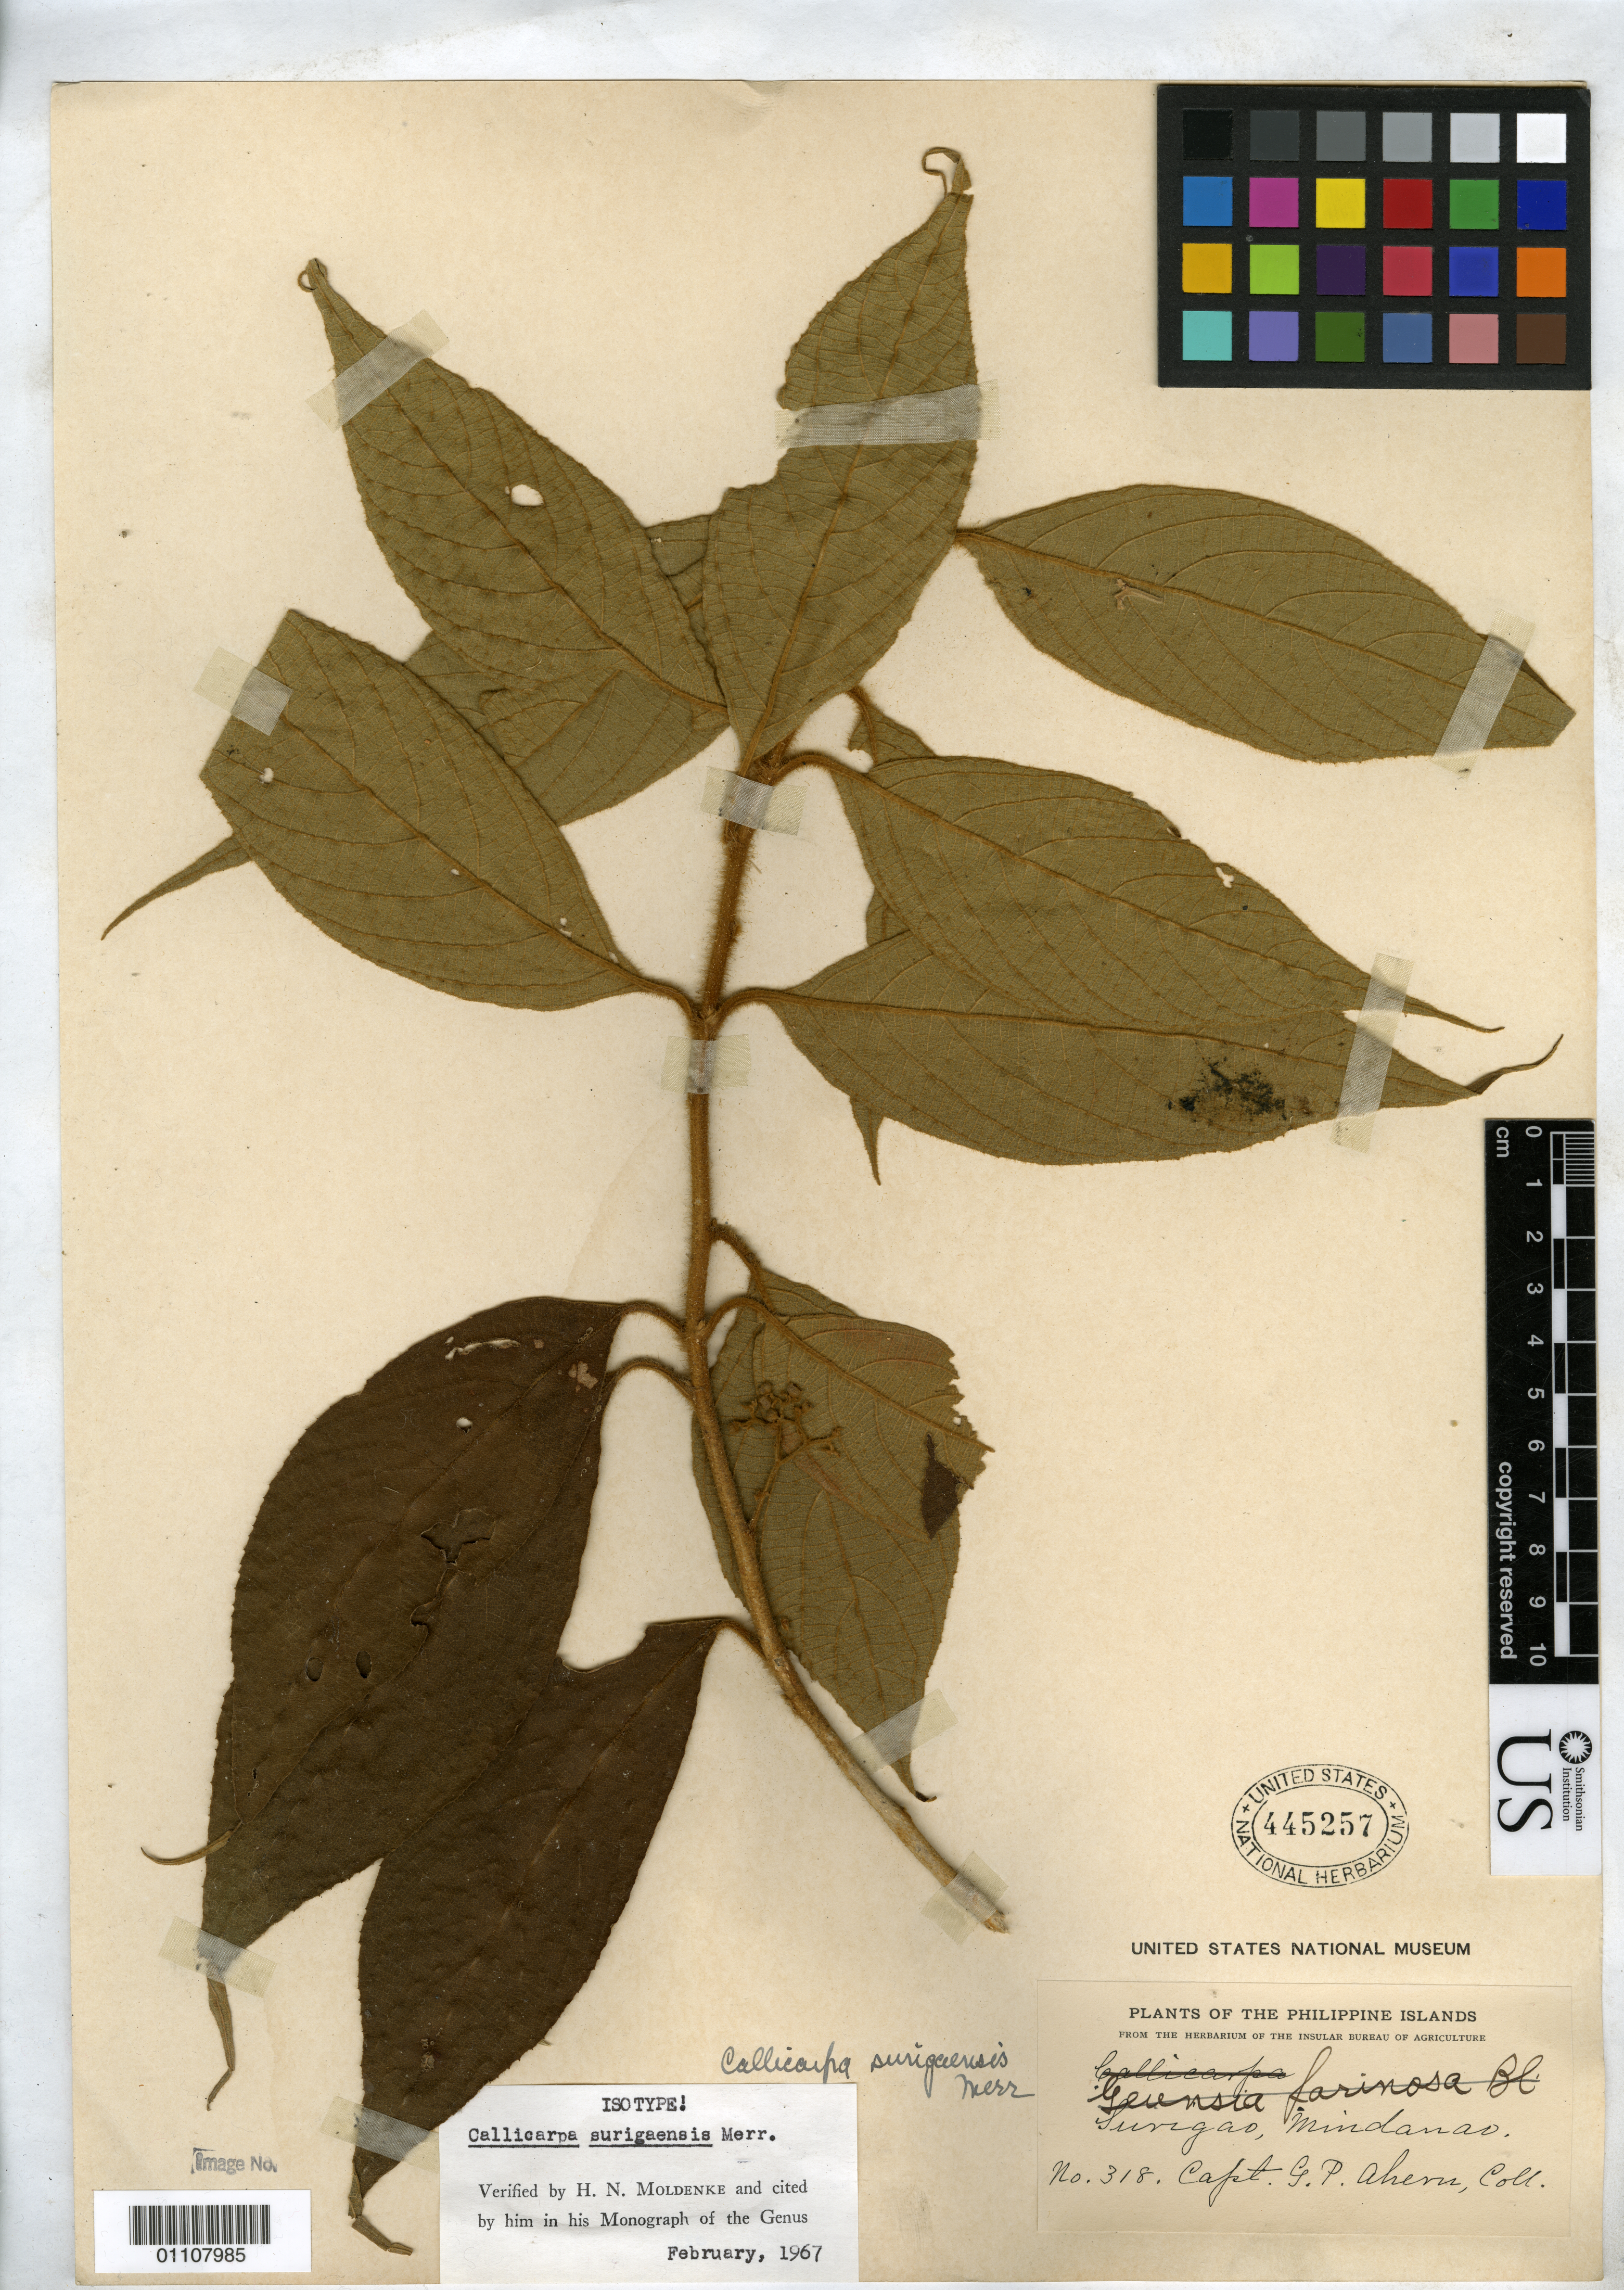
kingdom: Plantae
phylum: Tracheophyta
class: Magnoliopsida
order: Lamiales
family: Lamiaceae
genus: Callicarpa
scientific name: Callicarpa surigaensis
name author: Merr.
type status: Isolectotype; Syntype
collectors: G. Ahern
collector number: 318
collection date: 1901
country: Philippines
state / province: Caraga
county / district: Surigao del Norte / Surigao del Sur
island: Mindanao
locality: Surigao, Mindanao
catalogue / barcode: US 445257